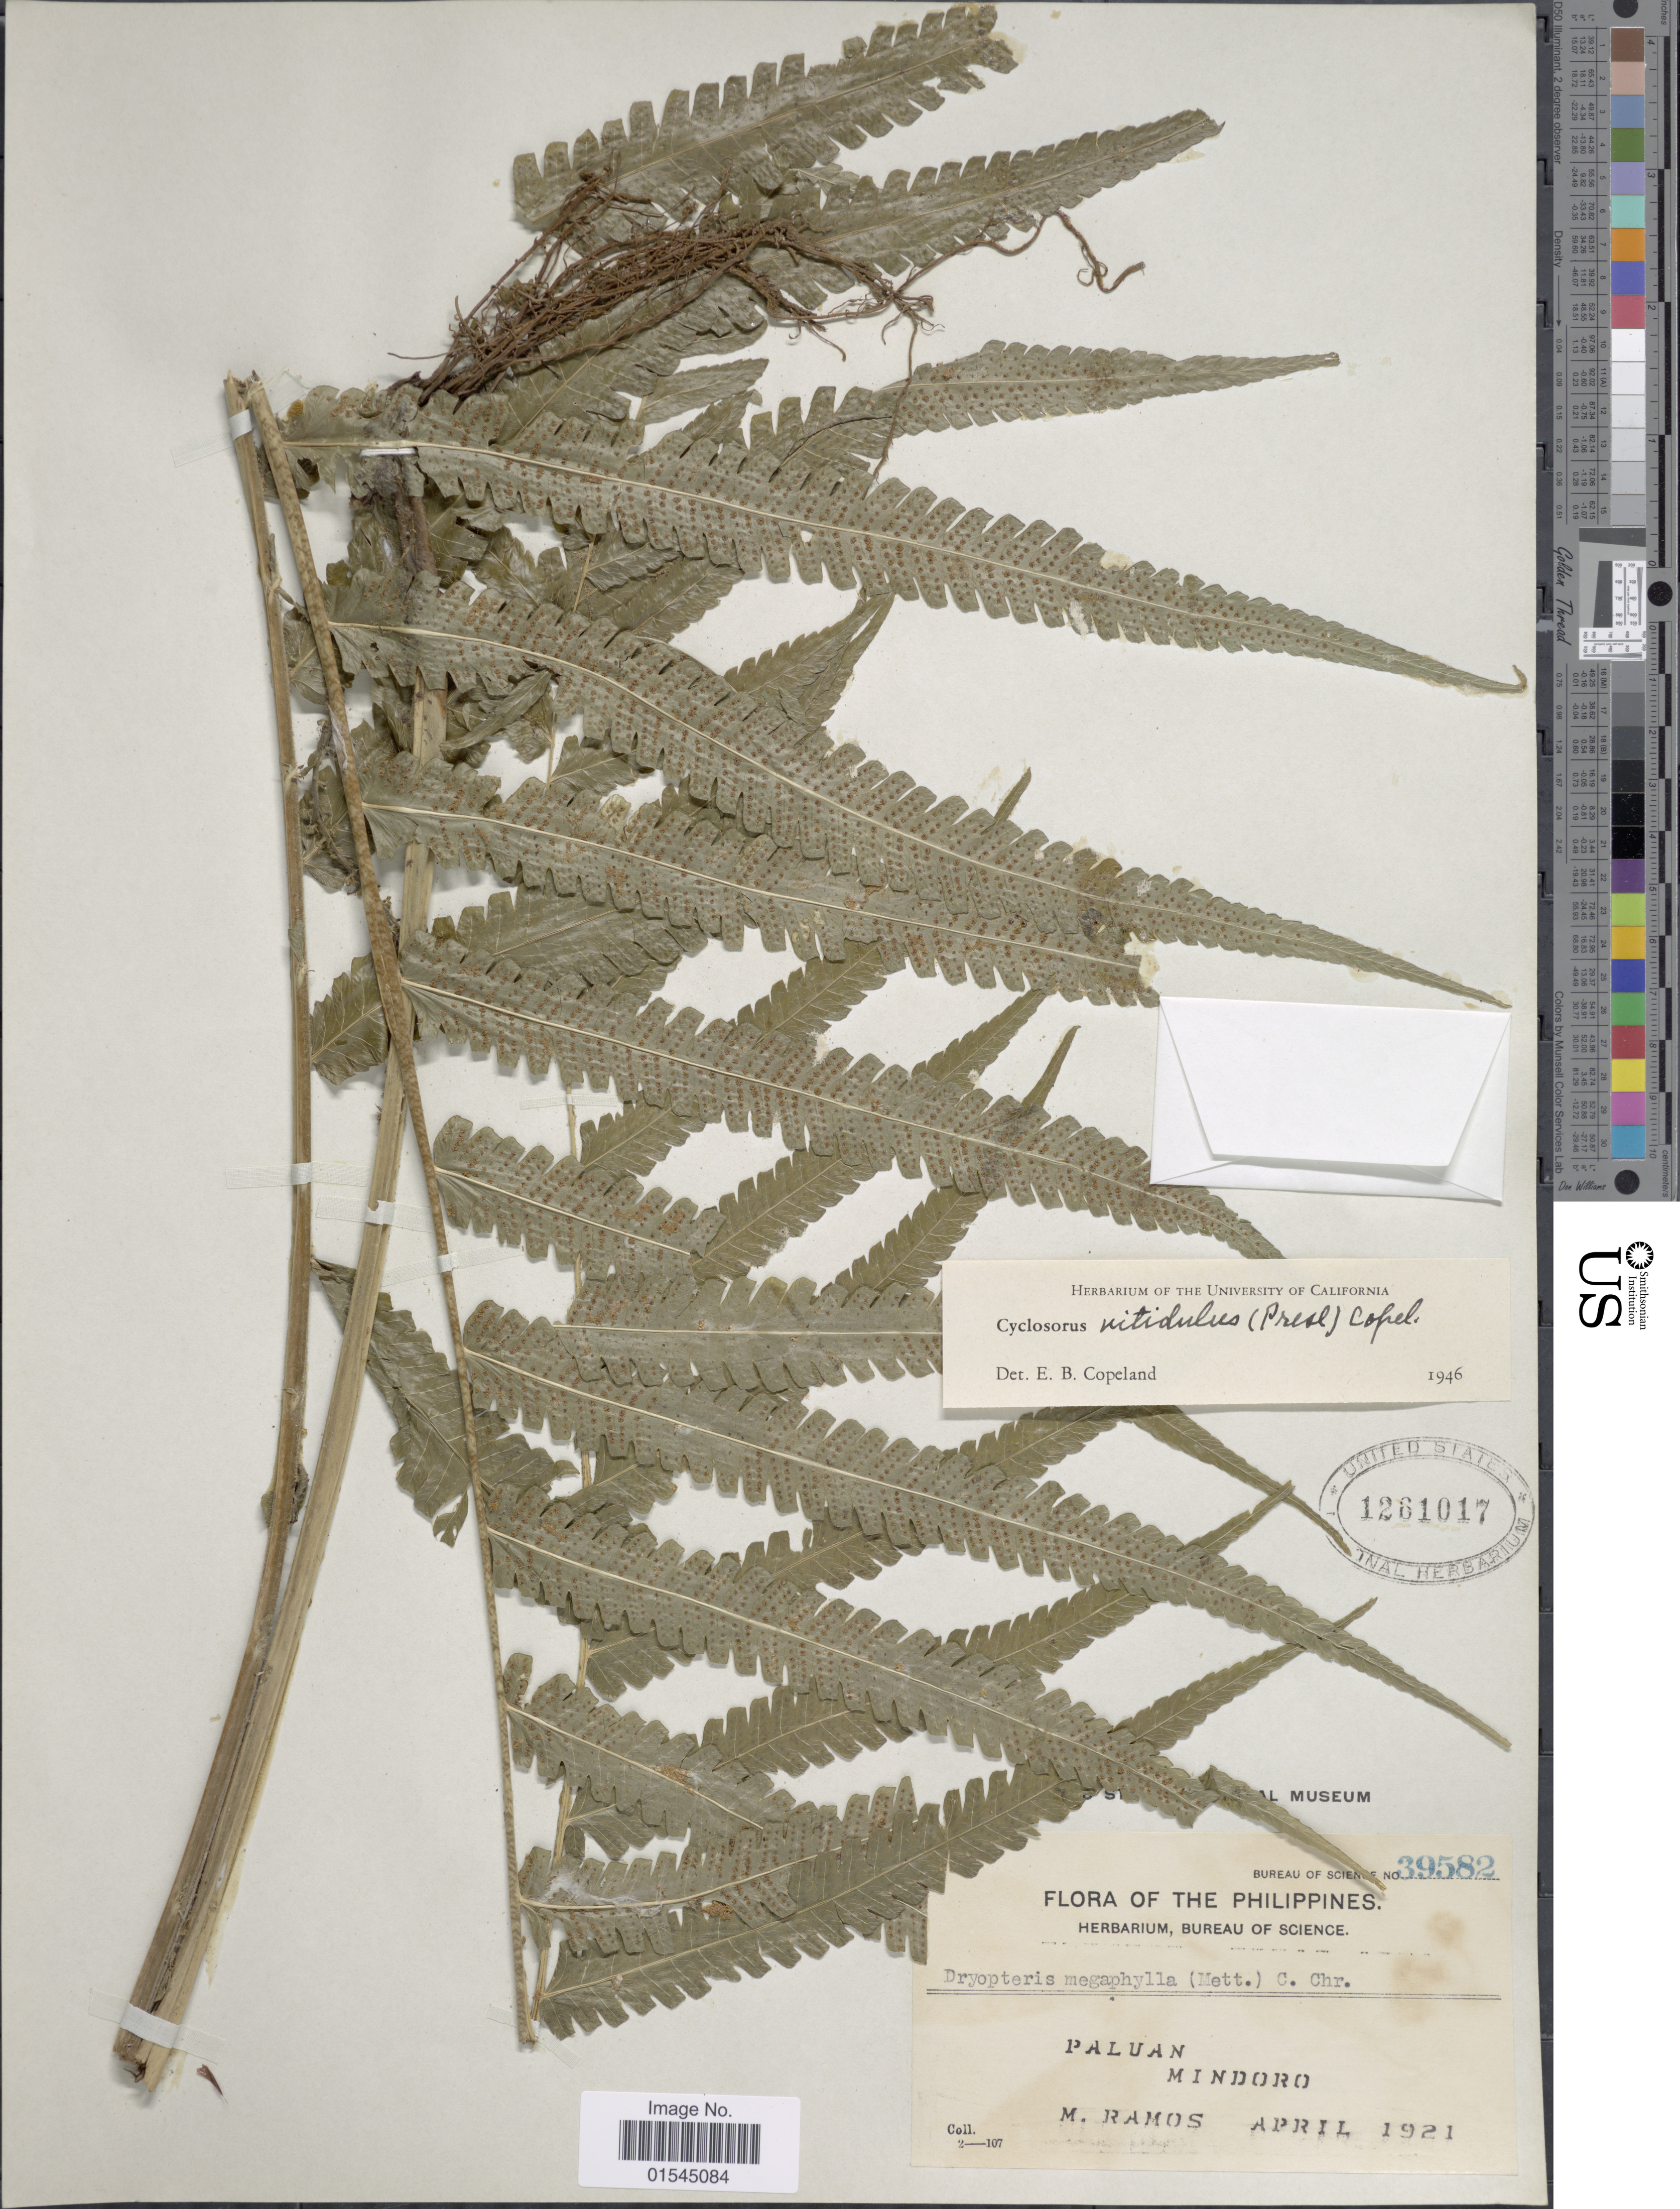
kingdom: Plantae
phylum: Tracheophyta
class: Polypodiopsida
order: Polypodiales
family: Thelypteridaceae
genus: Sphaerostephanos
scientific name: Sphaerostephanos productus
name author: (Kaulf.) Holttum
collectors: M. Ramos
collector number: Bureau of Science 39582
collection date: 1921-04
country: Philippines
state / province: Mimaropa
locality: Paluan, Mindoro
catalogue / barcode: US 1261017